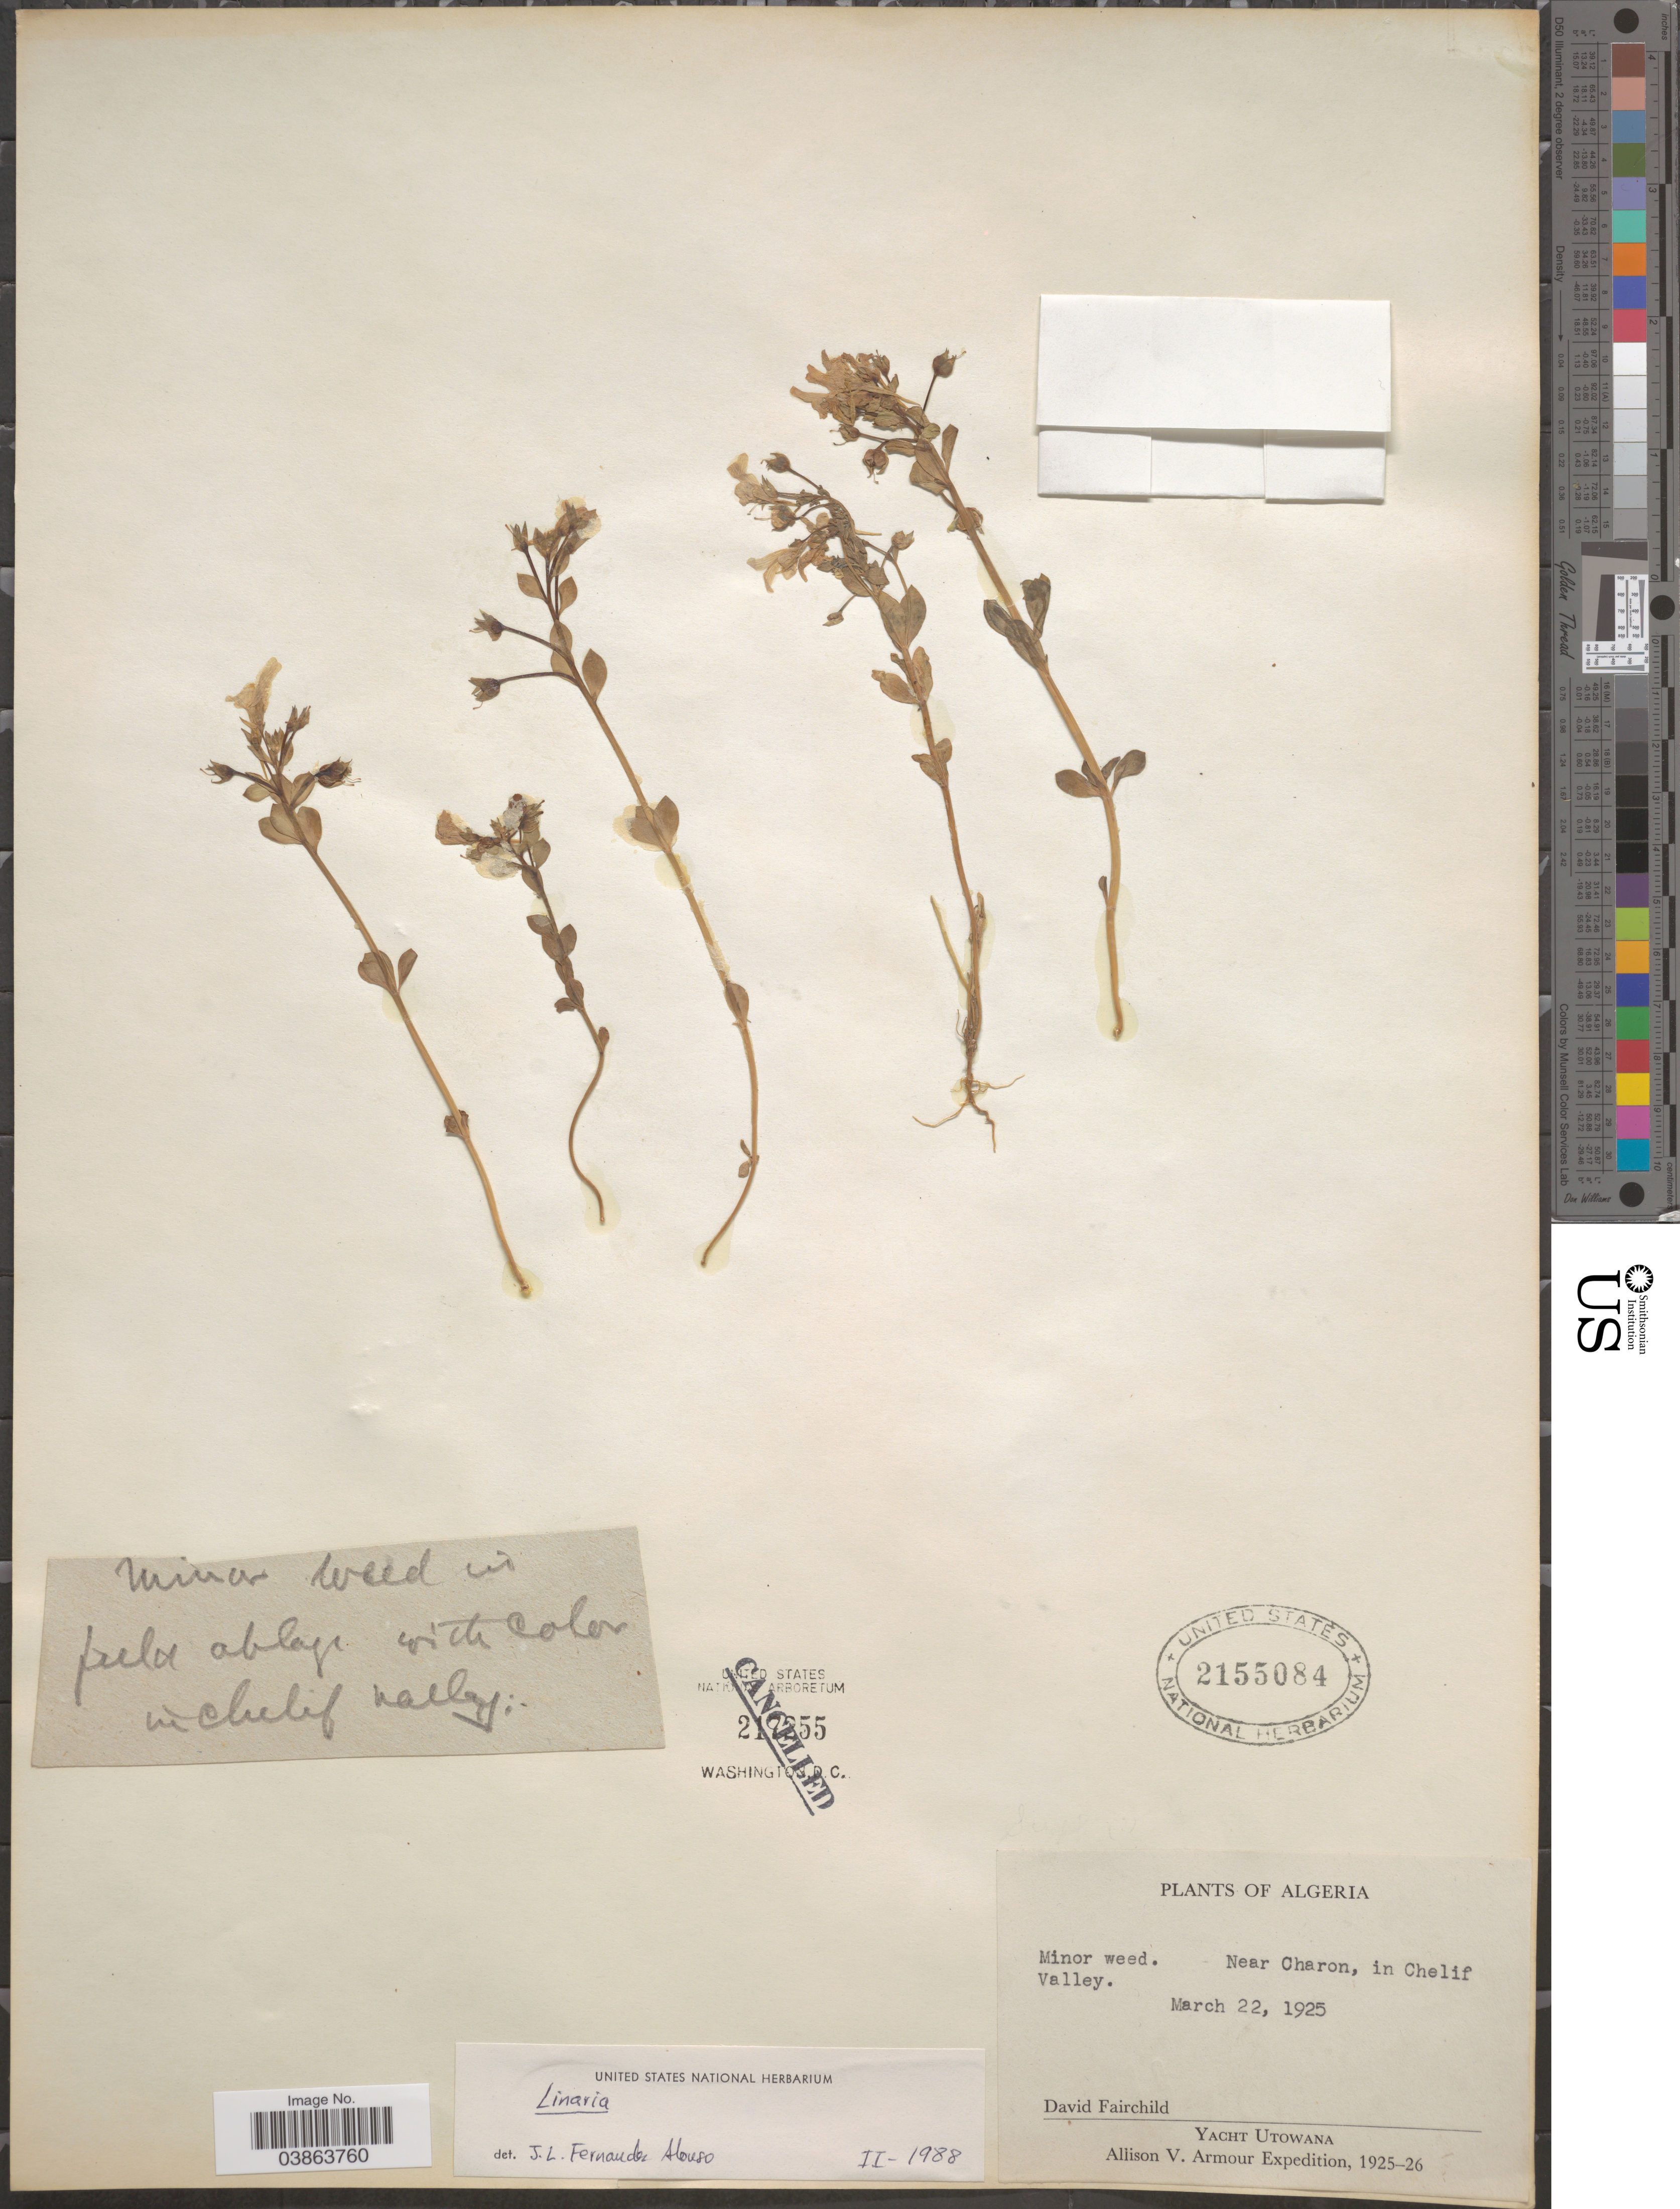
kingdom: Plantae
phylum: Tracheophyta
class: Magnoliopsida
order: Lamiales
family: Plantaginaceae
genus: Linaria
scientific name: Linaria sp.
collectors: D. Fairchild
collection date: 1925-03-22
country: Algeria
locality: Near Oharon, in Chelif Valley.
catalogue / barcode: US 2155084